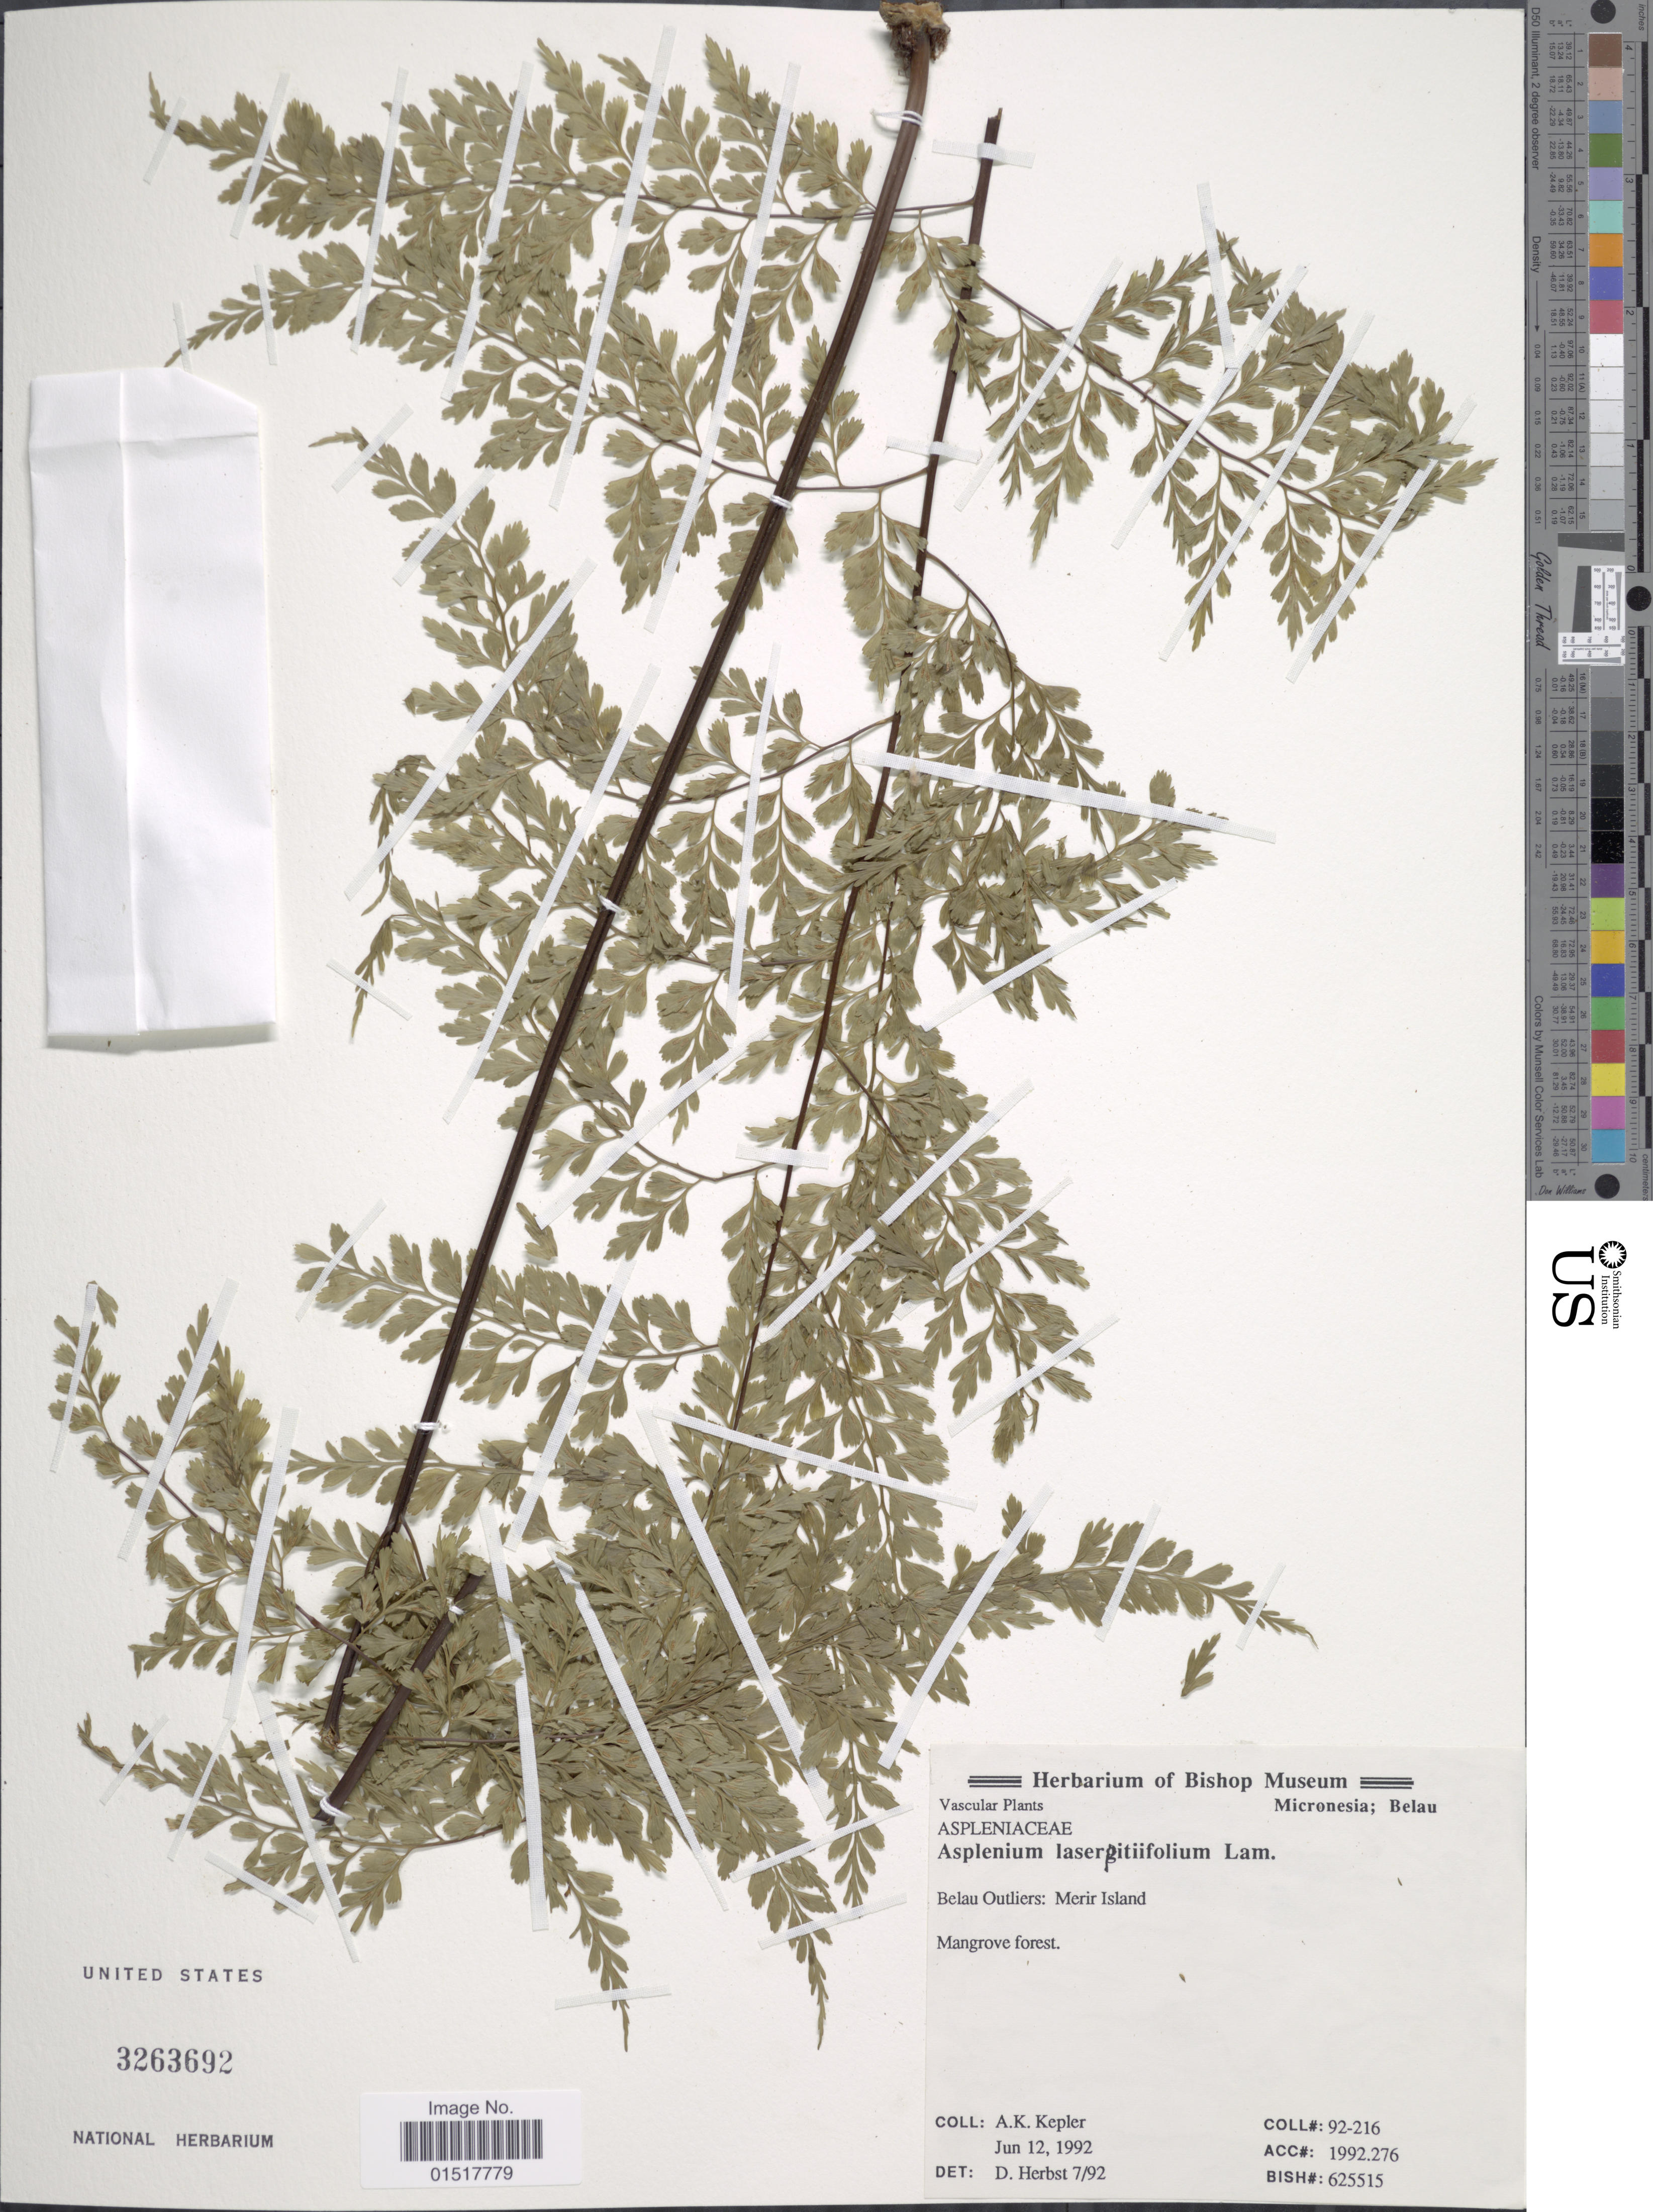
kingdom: Plantae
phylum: Tracheophyta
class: Polypodiopsida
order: Polypodiales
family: Aspleniaceae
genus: Asplenium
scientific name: Asplenium laserpitiifolium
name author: Lam.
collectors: A. K. Kepler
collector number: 92-216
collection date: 1992-06-12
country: Palau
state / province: Belau Outliers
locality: Belau Outliers: Merir Island.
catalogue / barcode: US 3263692